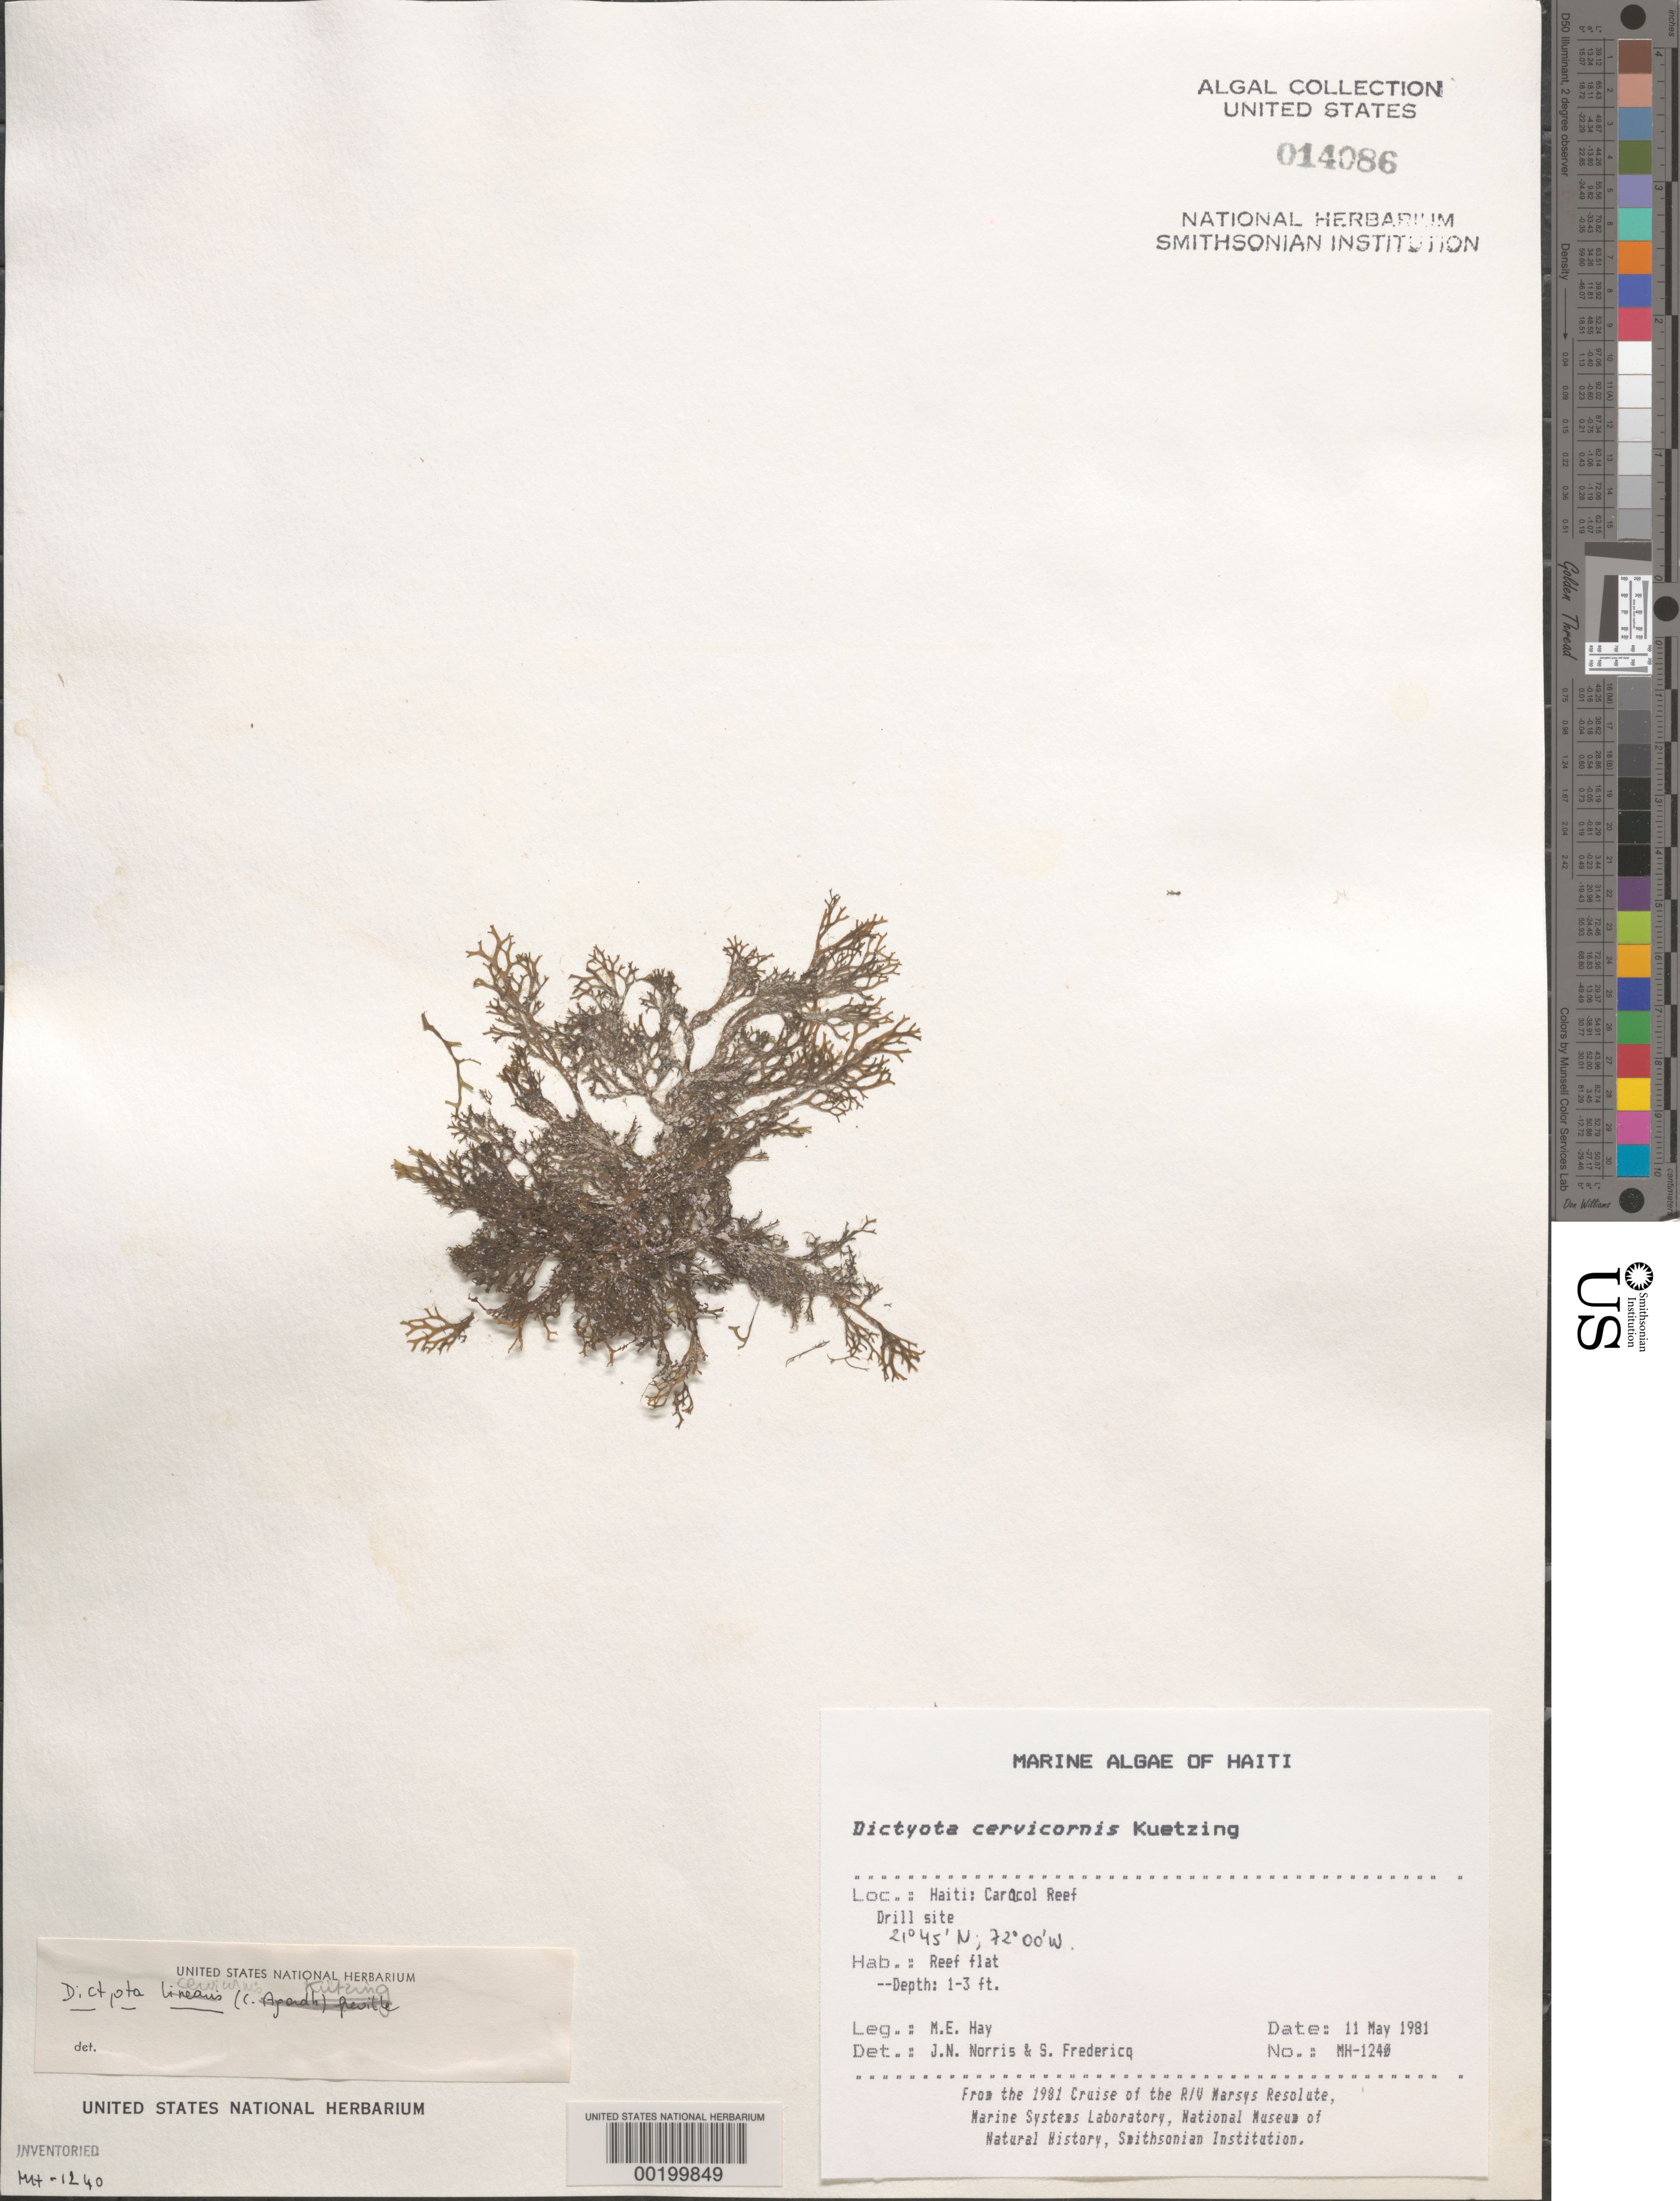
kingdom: Chromista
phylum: Ochrophyta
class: Phaeophyceae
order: Dictyotales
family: Dictyotaceae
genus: Dictyota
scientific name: Dictyota cervicornis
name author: Kütz.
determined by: Norris, J. N.; Fredericq, S.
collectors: M. E. Hay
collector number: MEH-1240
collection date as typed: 11 May 1981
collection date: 1981-05-11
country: Haiti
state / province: Nord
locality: Caracol Reef, Caracol Bay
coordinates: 21 45'N, 72 00'W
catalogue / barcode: US 14086